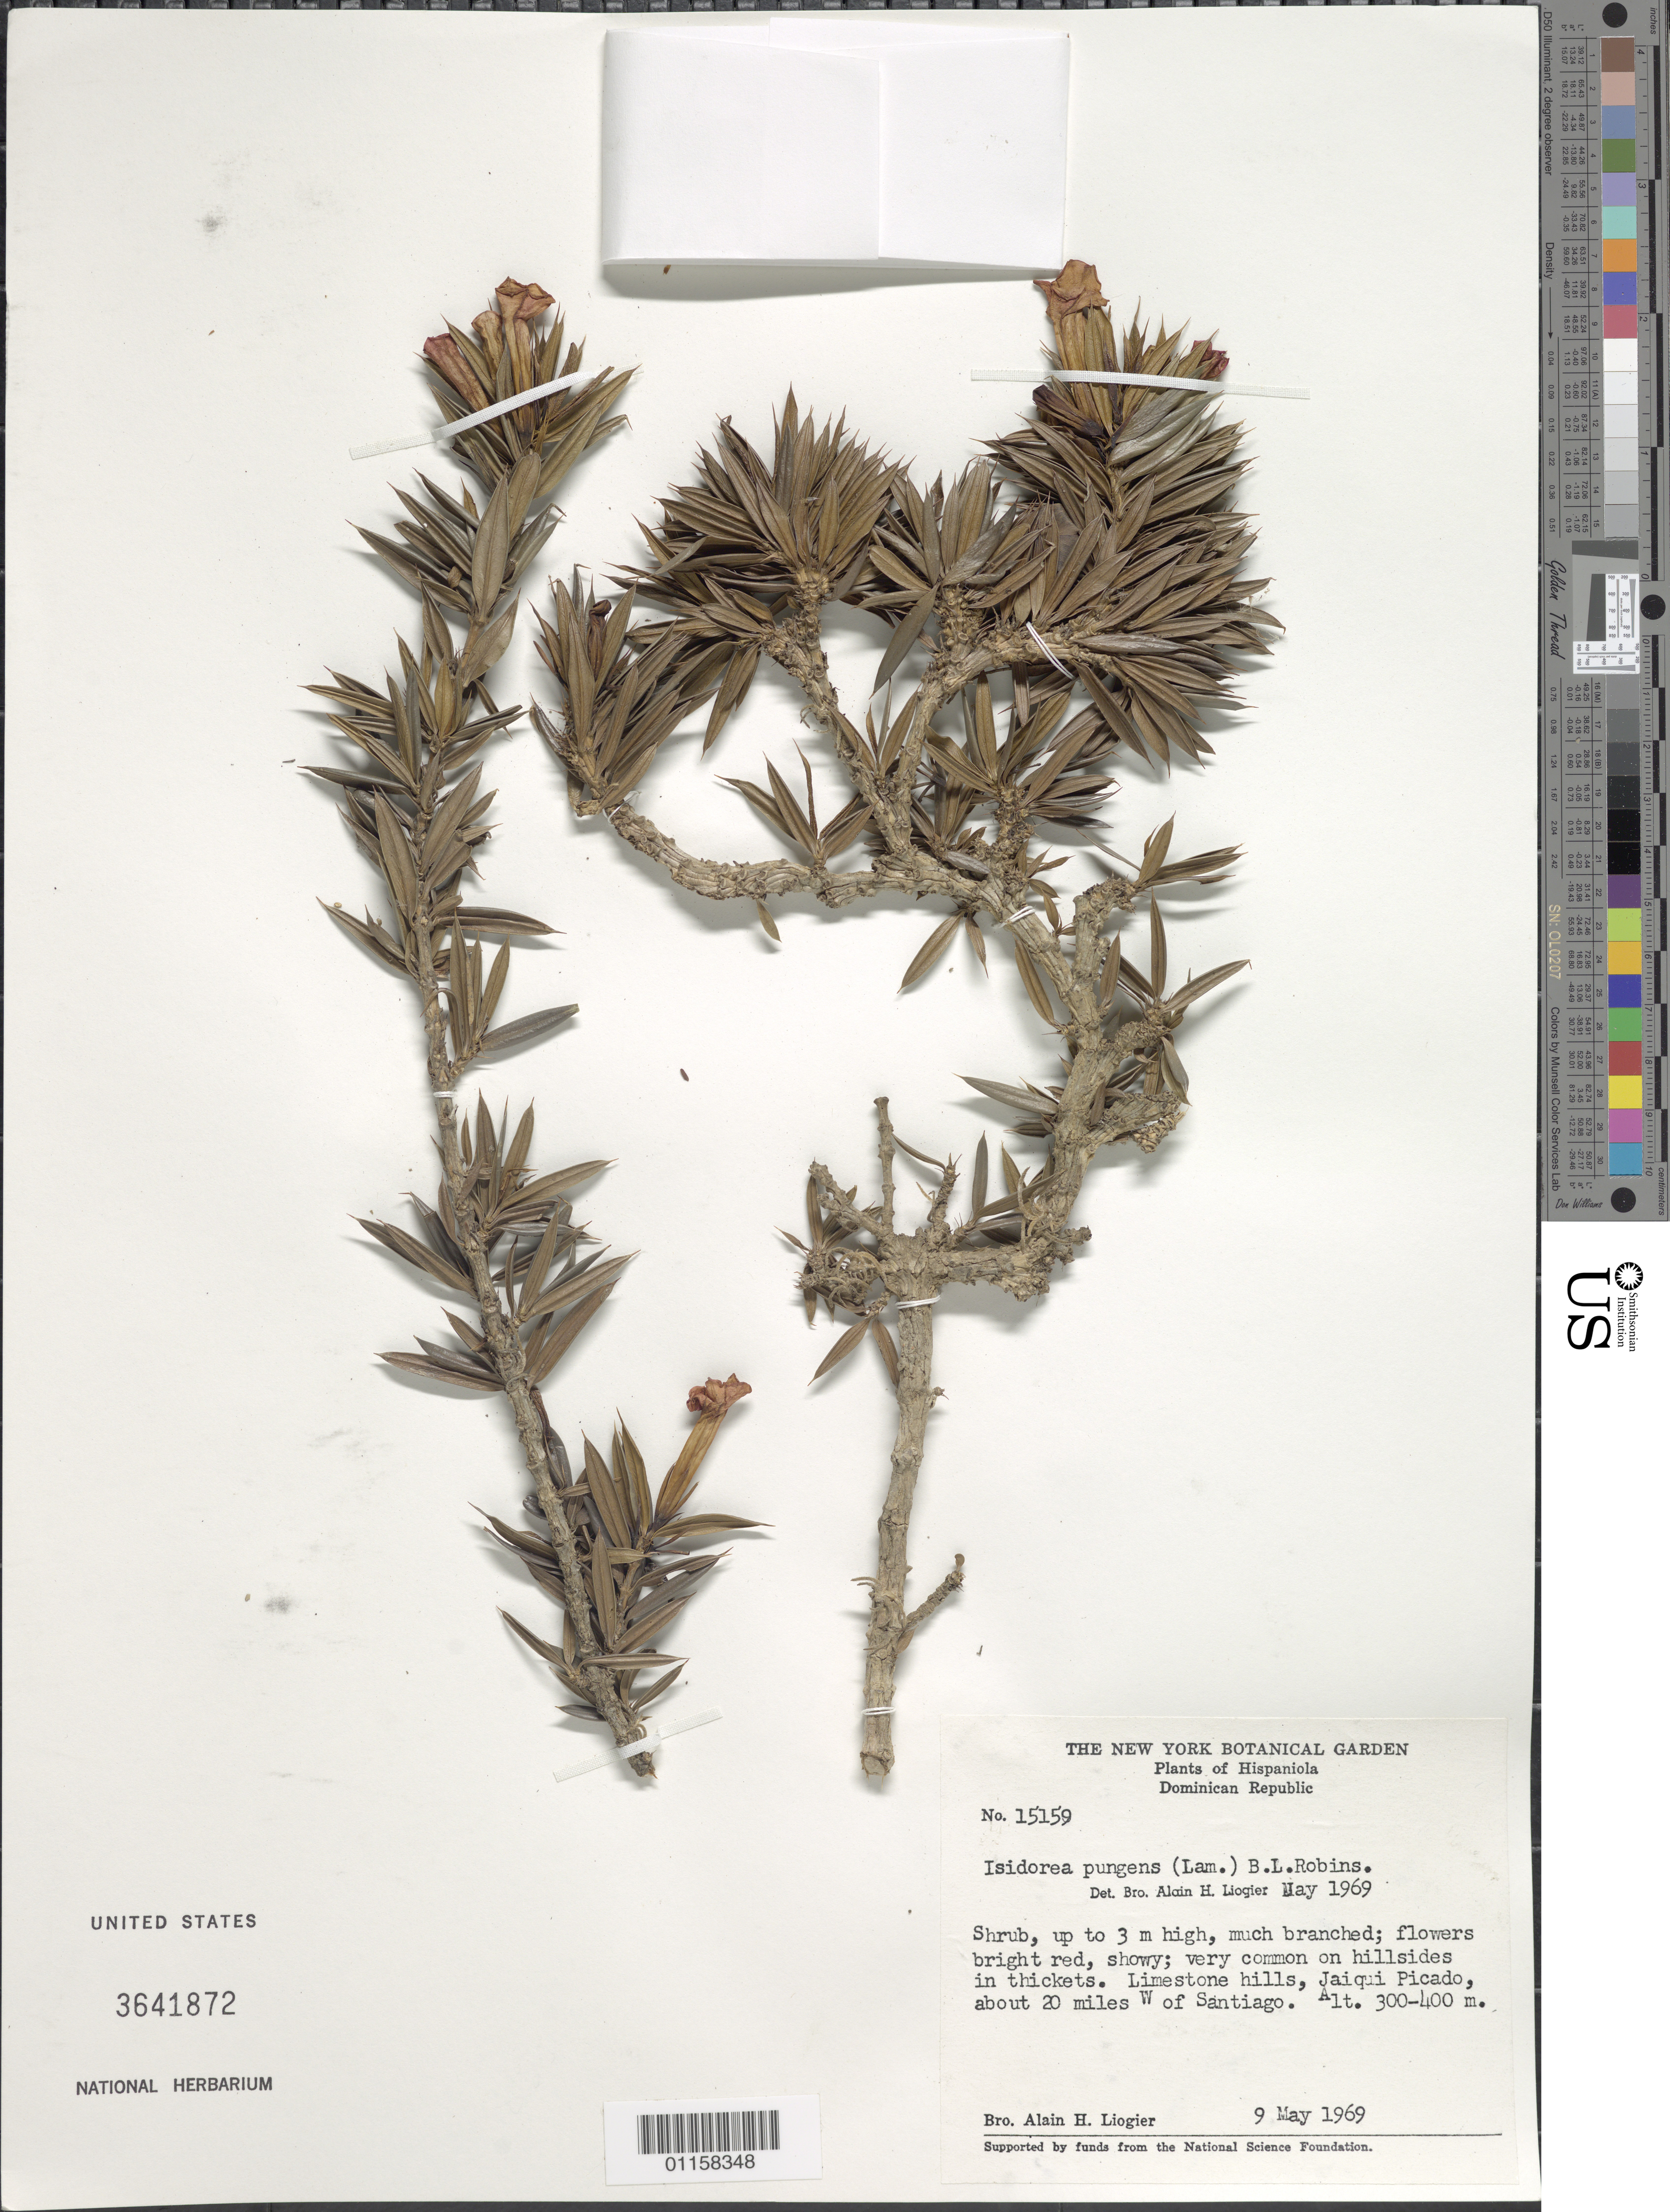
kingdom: Plantae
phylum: Tracheophyta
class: Magnoliopsida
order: Gentianales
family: Rubiaceae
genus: Isidorea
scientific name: Isidorea pungens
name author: (Lam.) B.L. Rob.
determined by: Liogier, Alain H.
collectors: A. H. Liogier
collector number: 15159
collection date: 1969-05-09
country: Dominican Republic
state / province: Santiago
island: Hispaniola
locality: Jaiqui Picado, about 20 miles W of Santiago.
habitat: Limestone hills. Very common on hillsides in thickets.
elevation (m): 300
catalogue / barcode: US 3641872